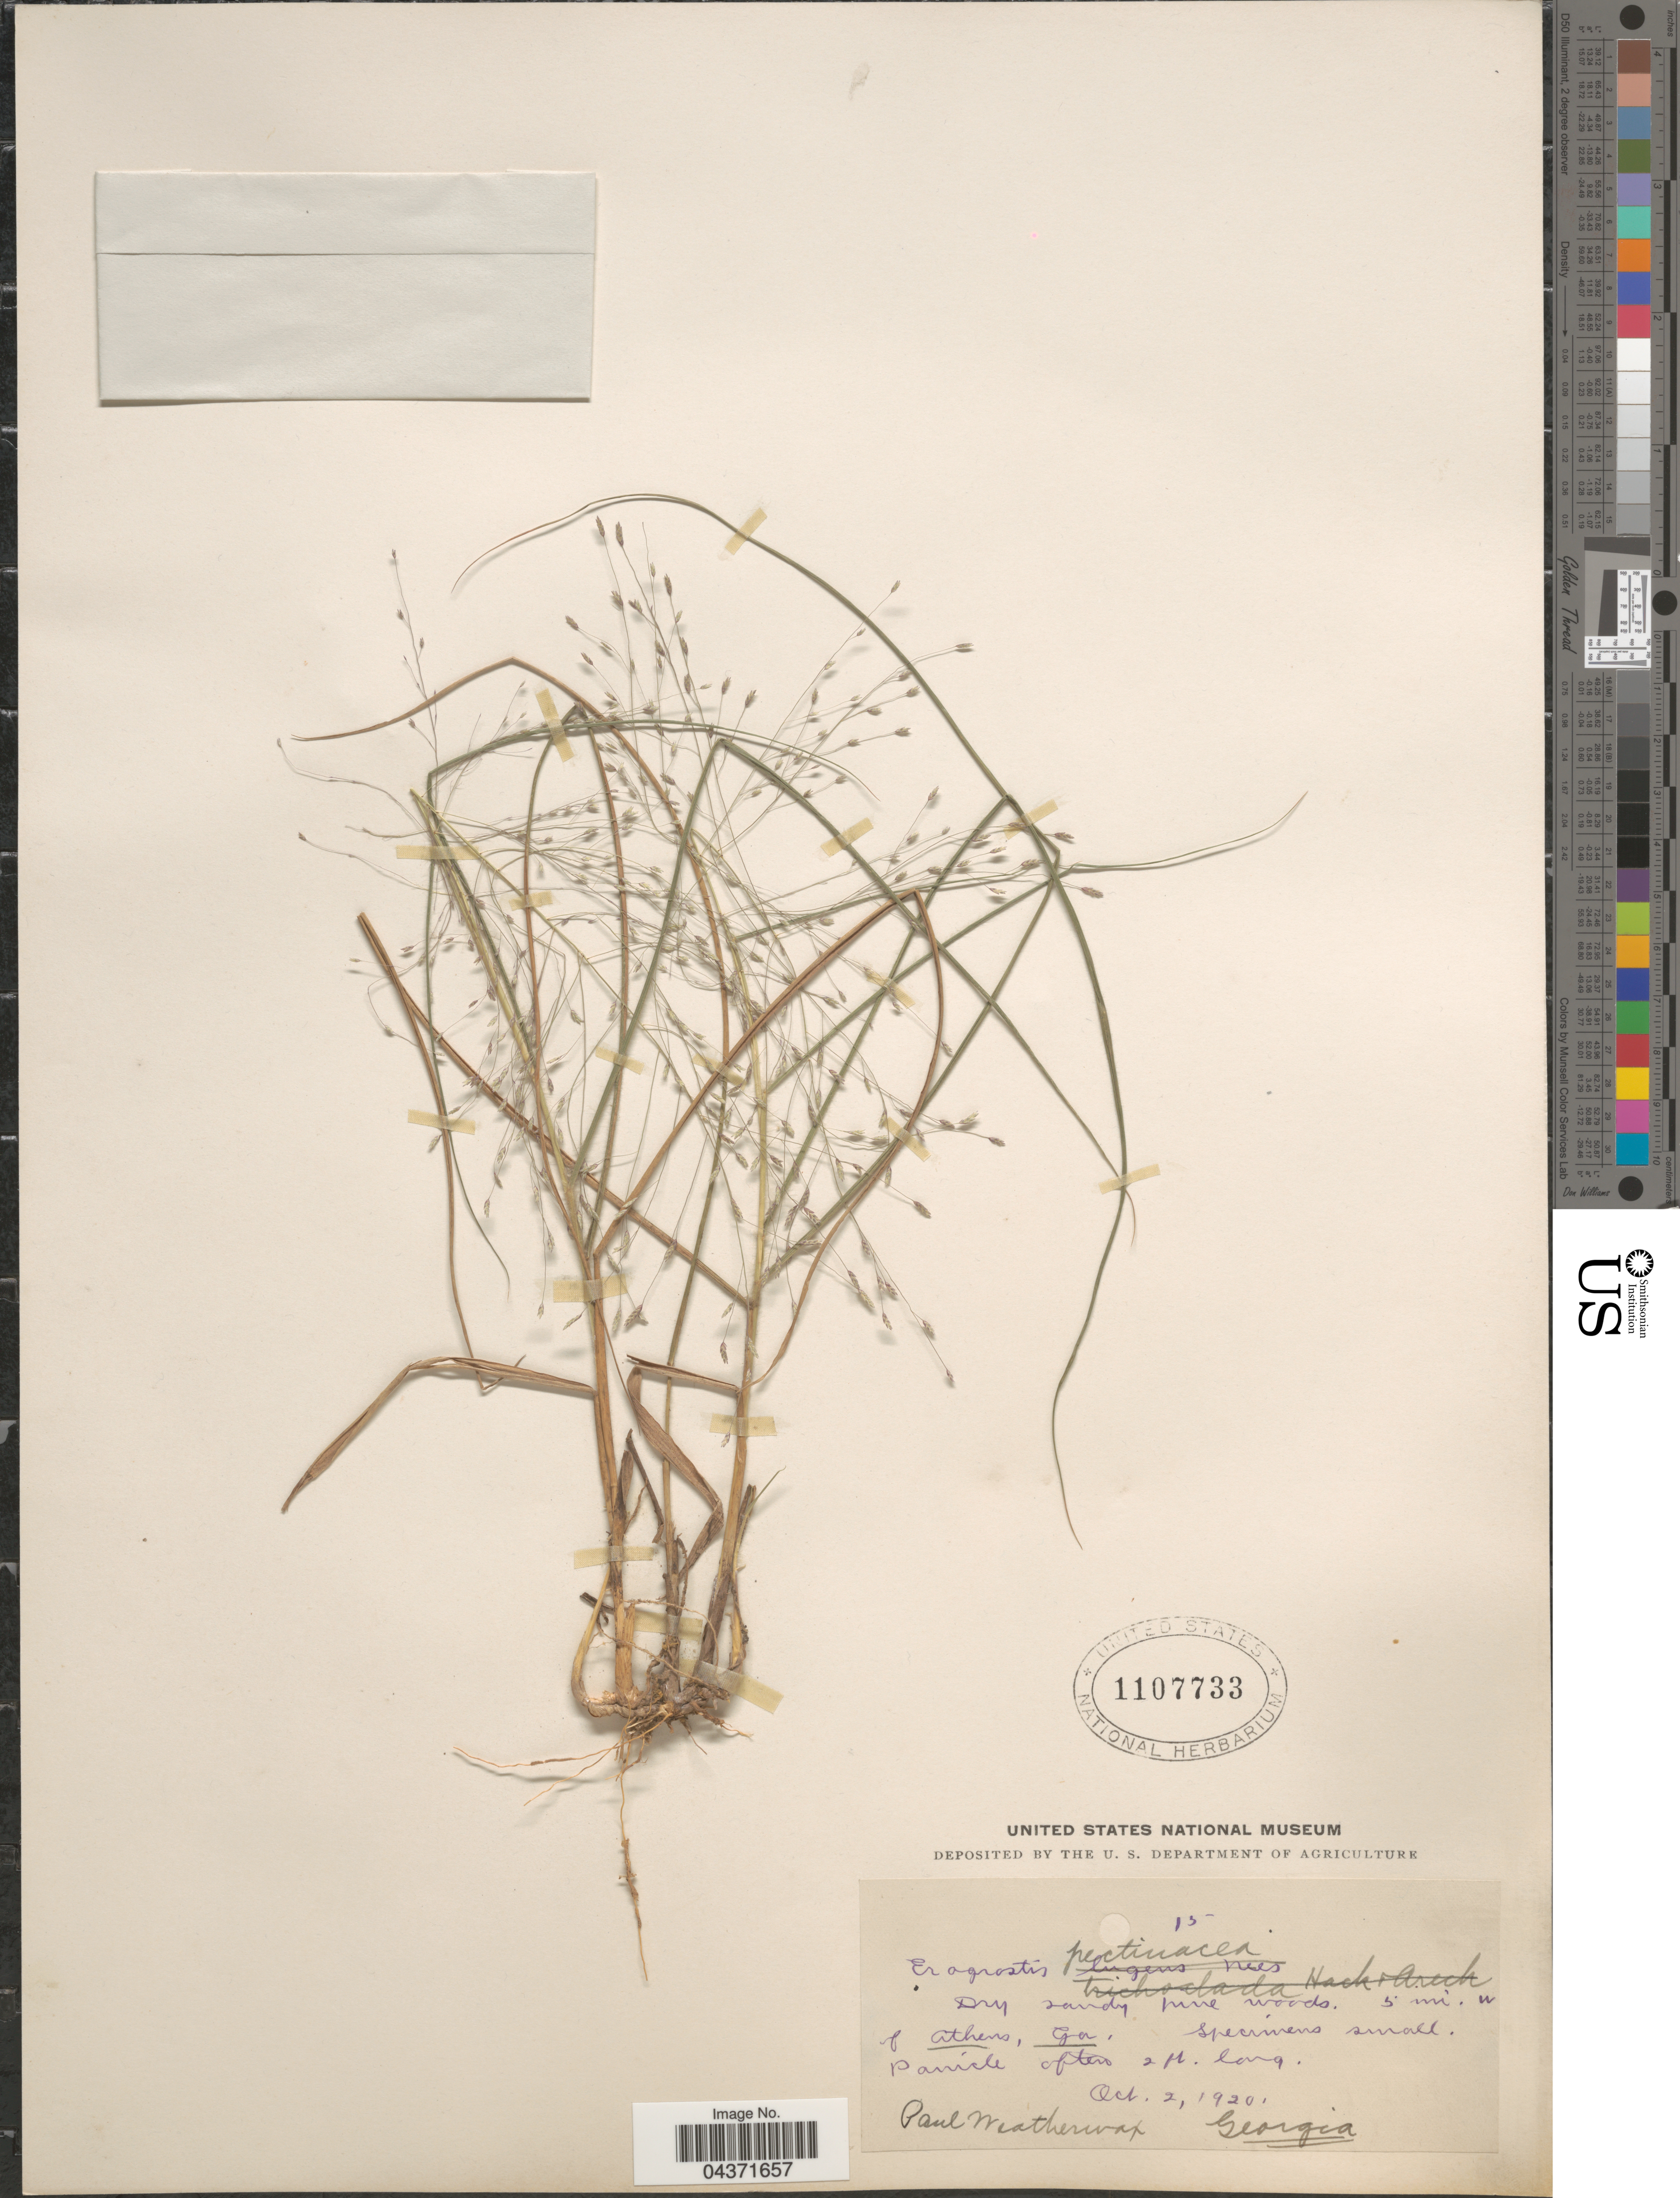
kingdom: Plantae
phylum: Tracheophyta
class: Liliopsida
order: Poales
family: Poaceae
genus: Eragrostis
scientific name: Eragrostis spectabilis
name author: (Pursh) Steud.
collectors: P. Weatherwax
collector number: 15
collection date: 1920-10-02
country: United States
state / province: Georgia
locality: Dry sandy pine woods. 5 mi. w of Athens.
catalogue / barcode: US 1107733